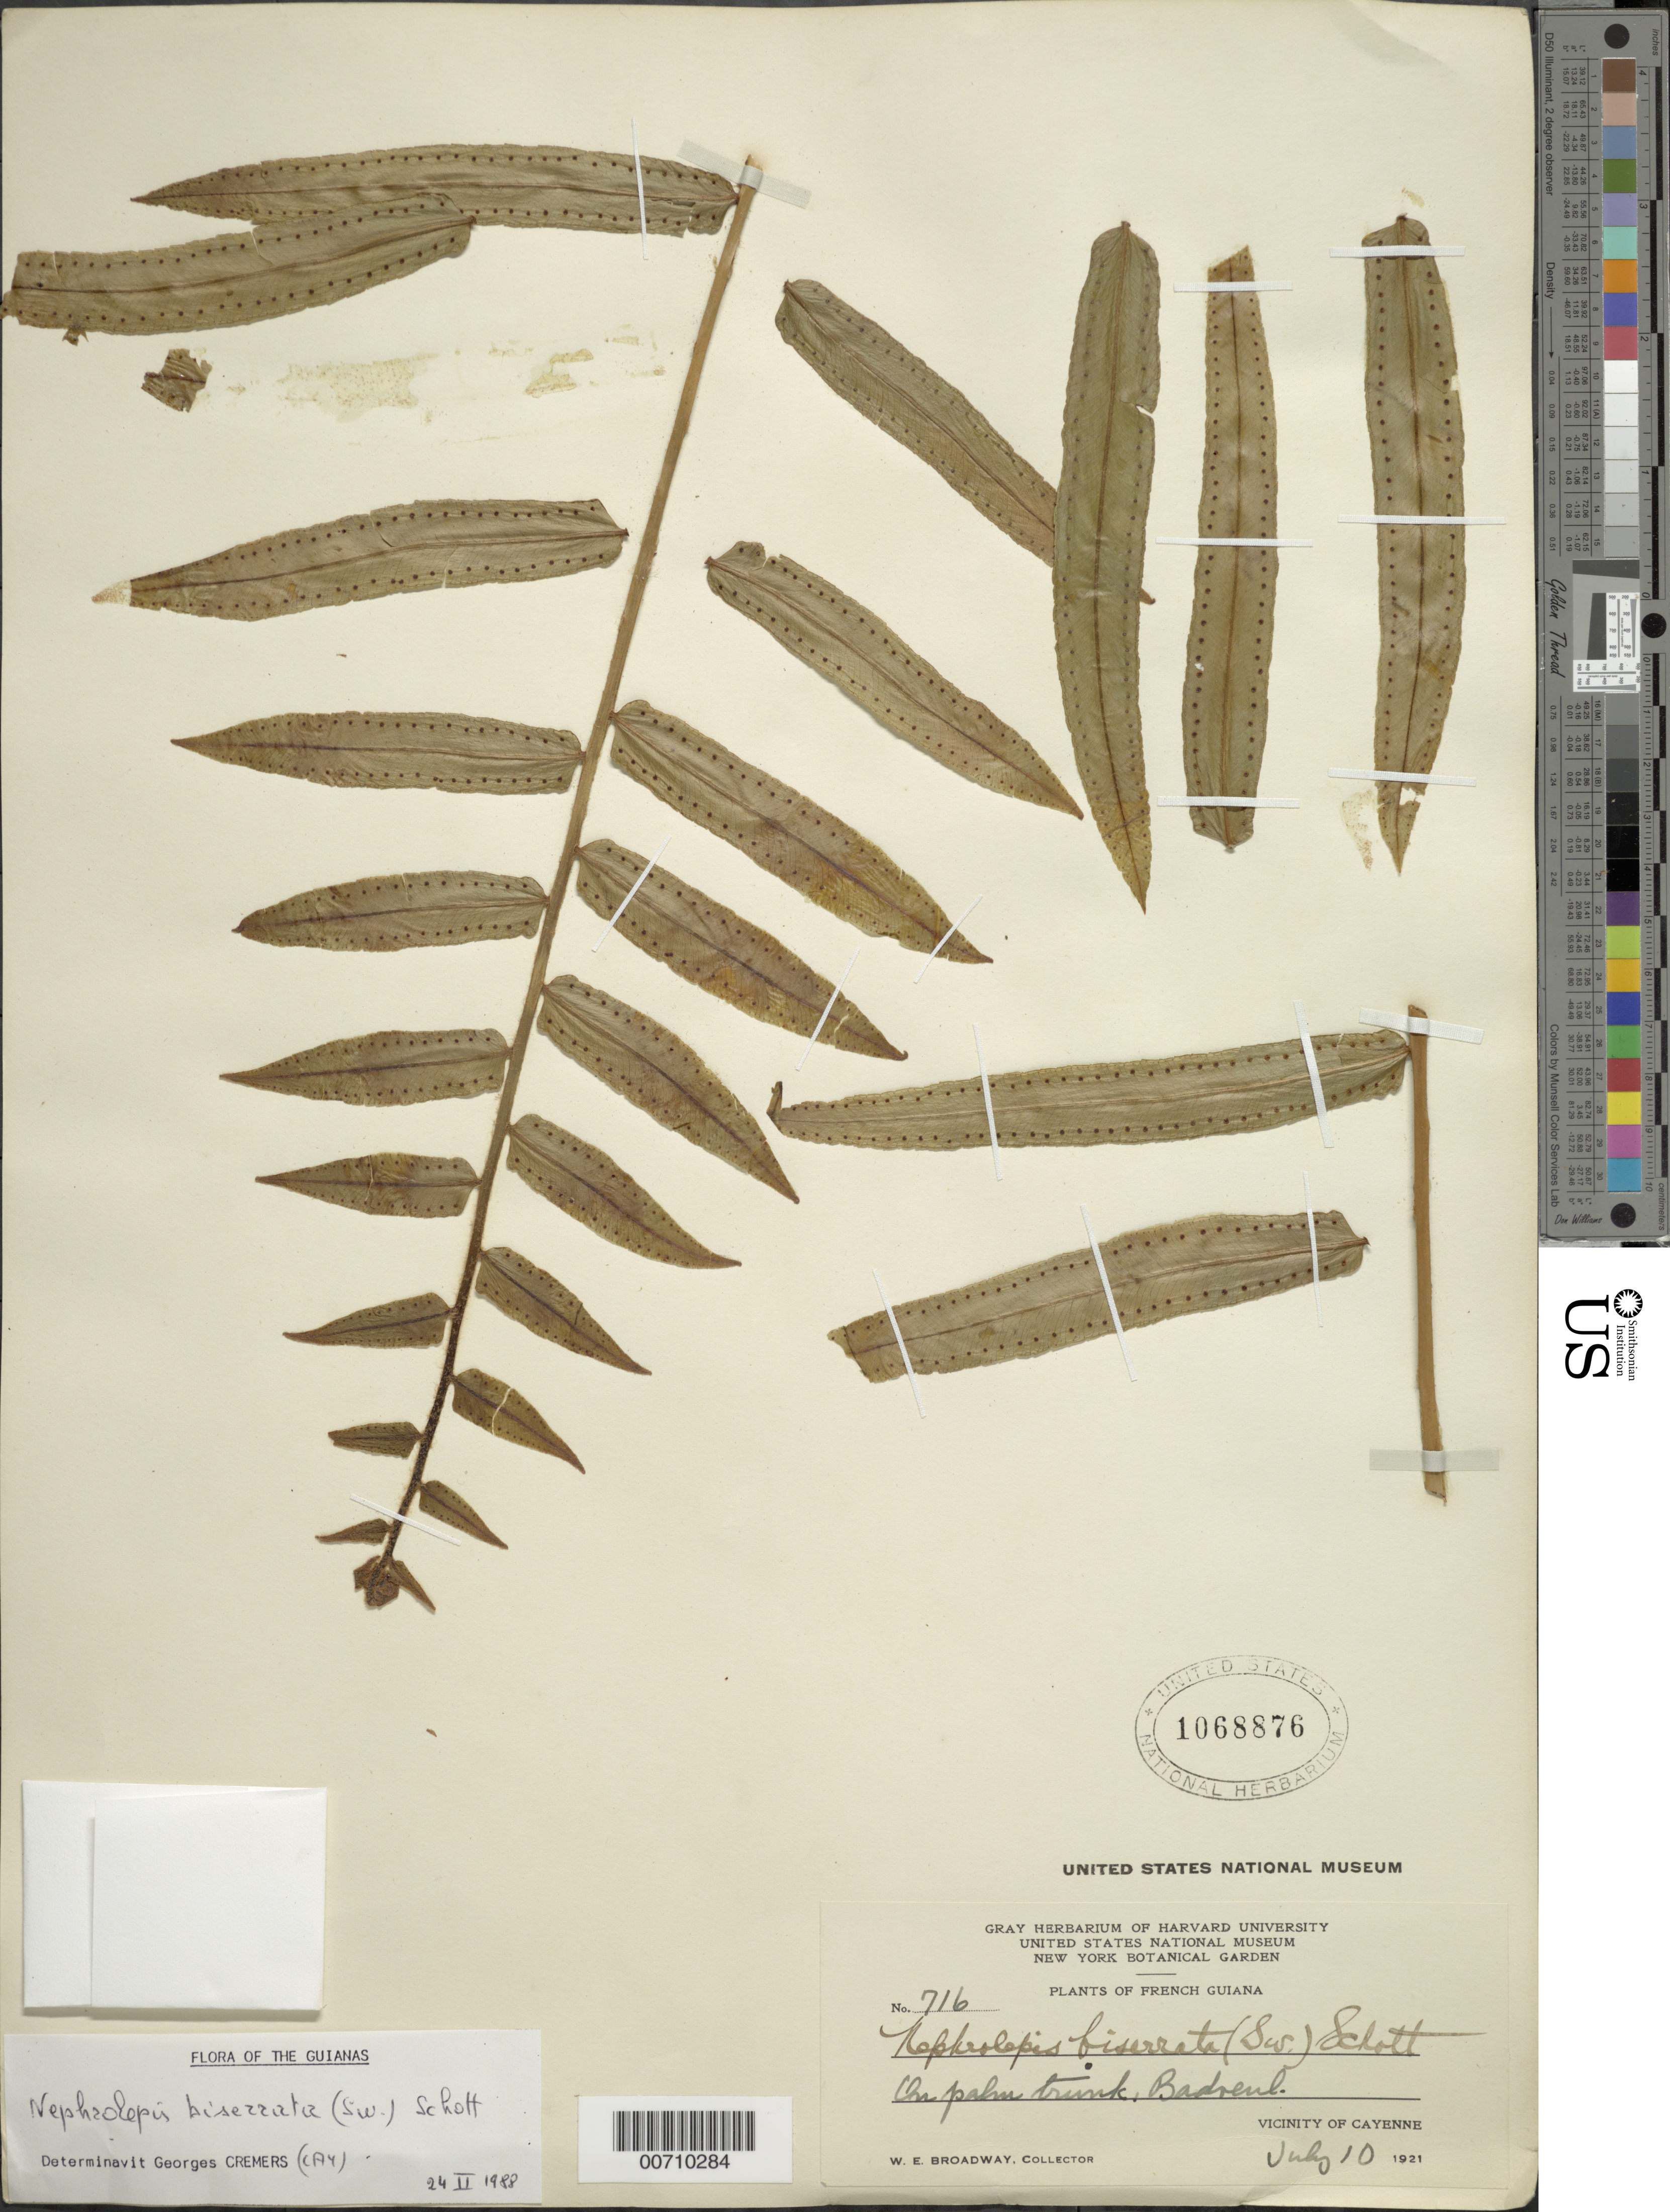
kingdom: Plantae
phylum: Tracheophyta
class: Polypodiopsida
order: Polypodiales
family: Nephrolepidaceae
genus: Nephrolepis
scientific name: Nephrolepis biserrata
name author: (Sw.) Schott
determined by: Cremers, Georges A.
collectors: W. E. Broadway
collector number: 716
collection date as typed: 10-Jul-21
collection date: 1921-07-10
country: French Guiana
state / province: Cayenne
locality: Cayenne, vic., Badoeul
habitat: On palm trunk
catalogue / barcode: US 1068876